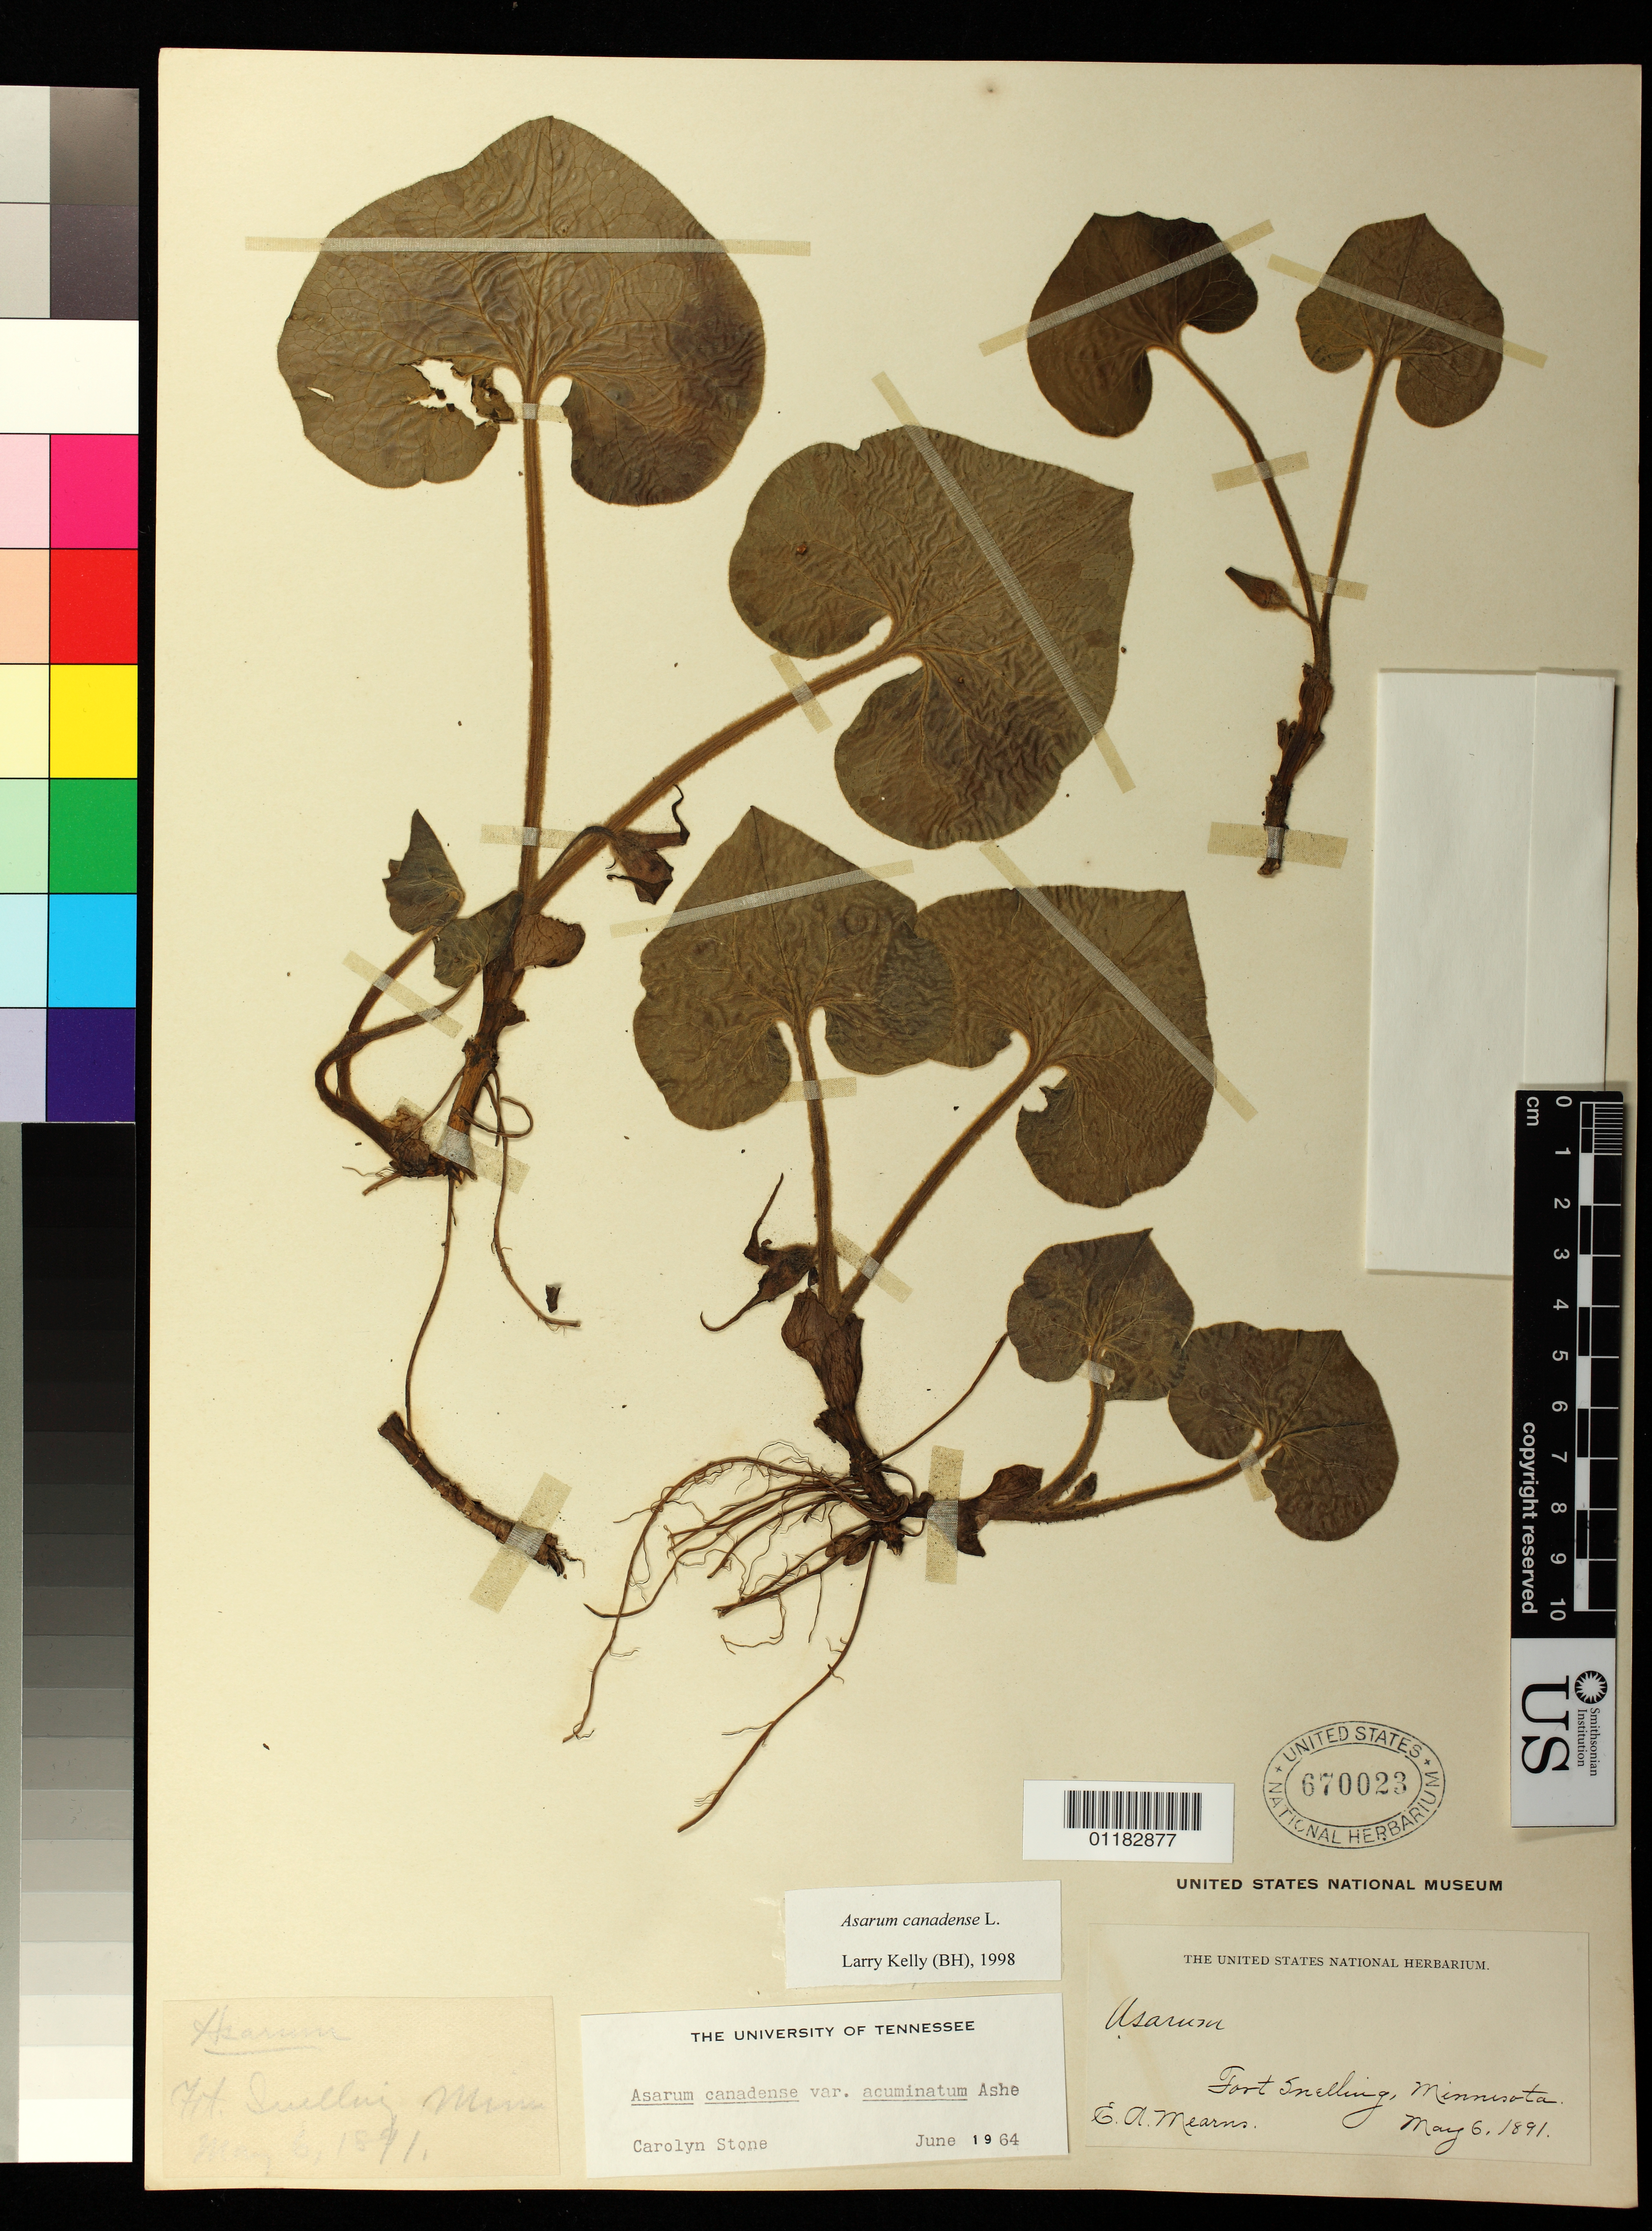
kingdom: Plantae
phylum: Tracheophyta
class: Magnoliopsida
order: Piperales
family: Aristolochiaceae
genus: Asarum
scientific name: Asarum canadense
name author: L.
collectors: E. A. Mearns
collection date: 1891-05-06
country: United States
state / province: MInnesota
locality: Fort Snelling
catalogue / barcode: US 670023